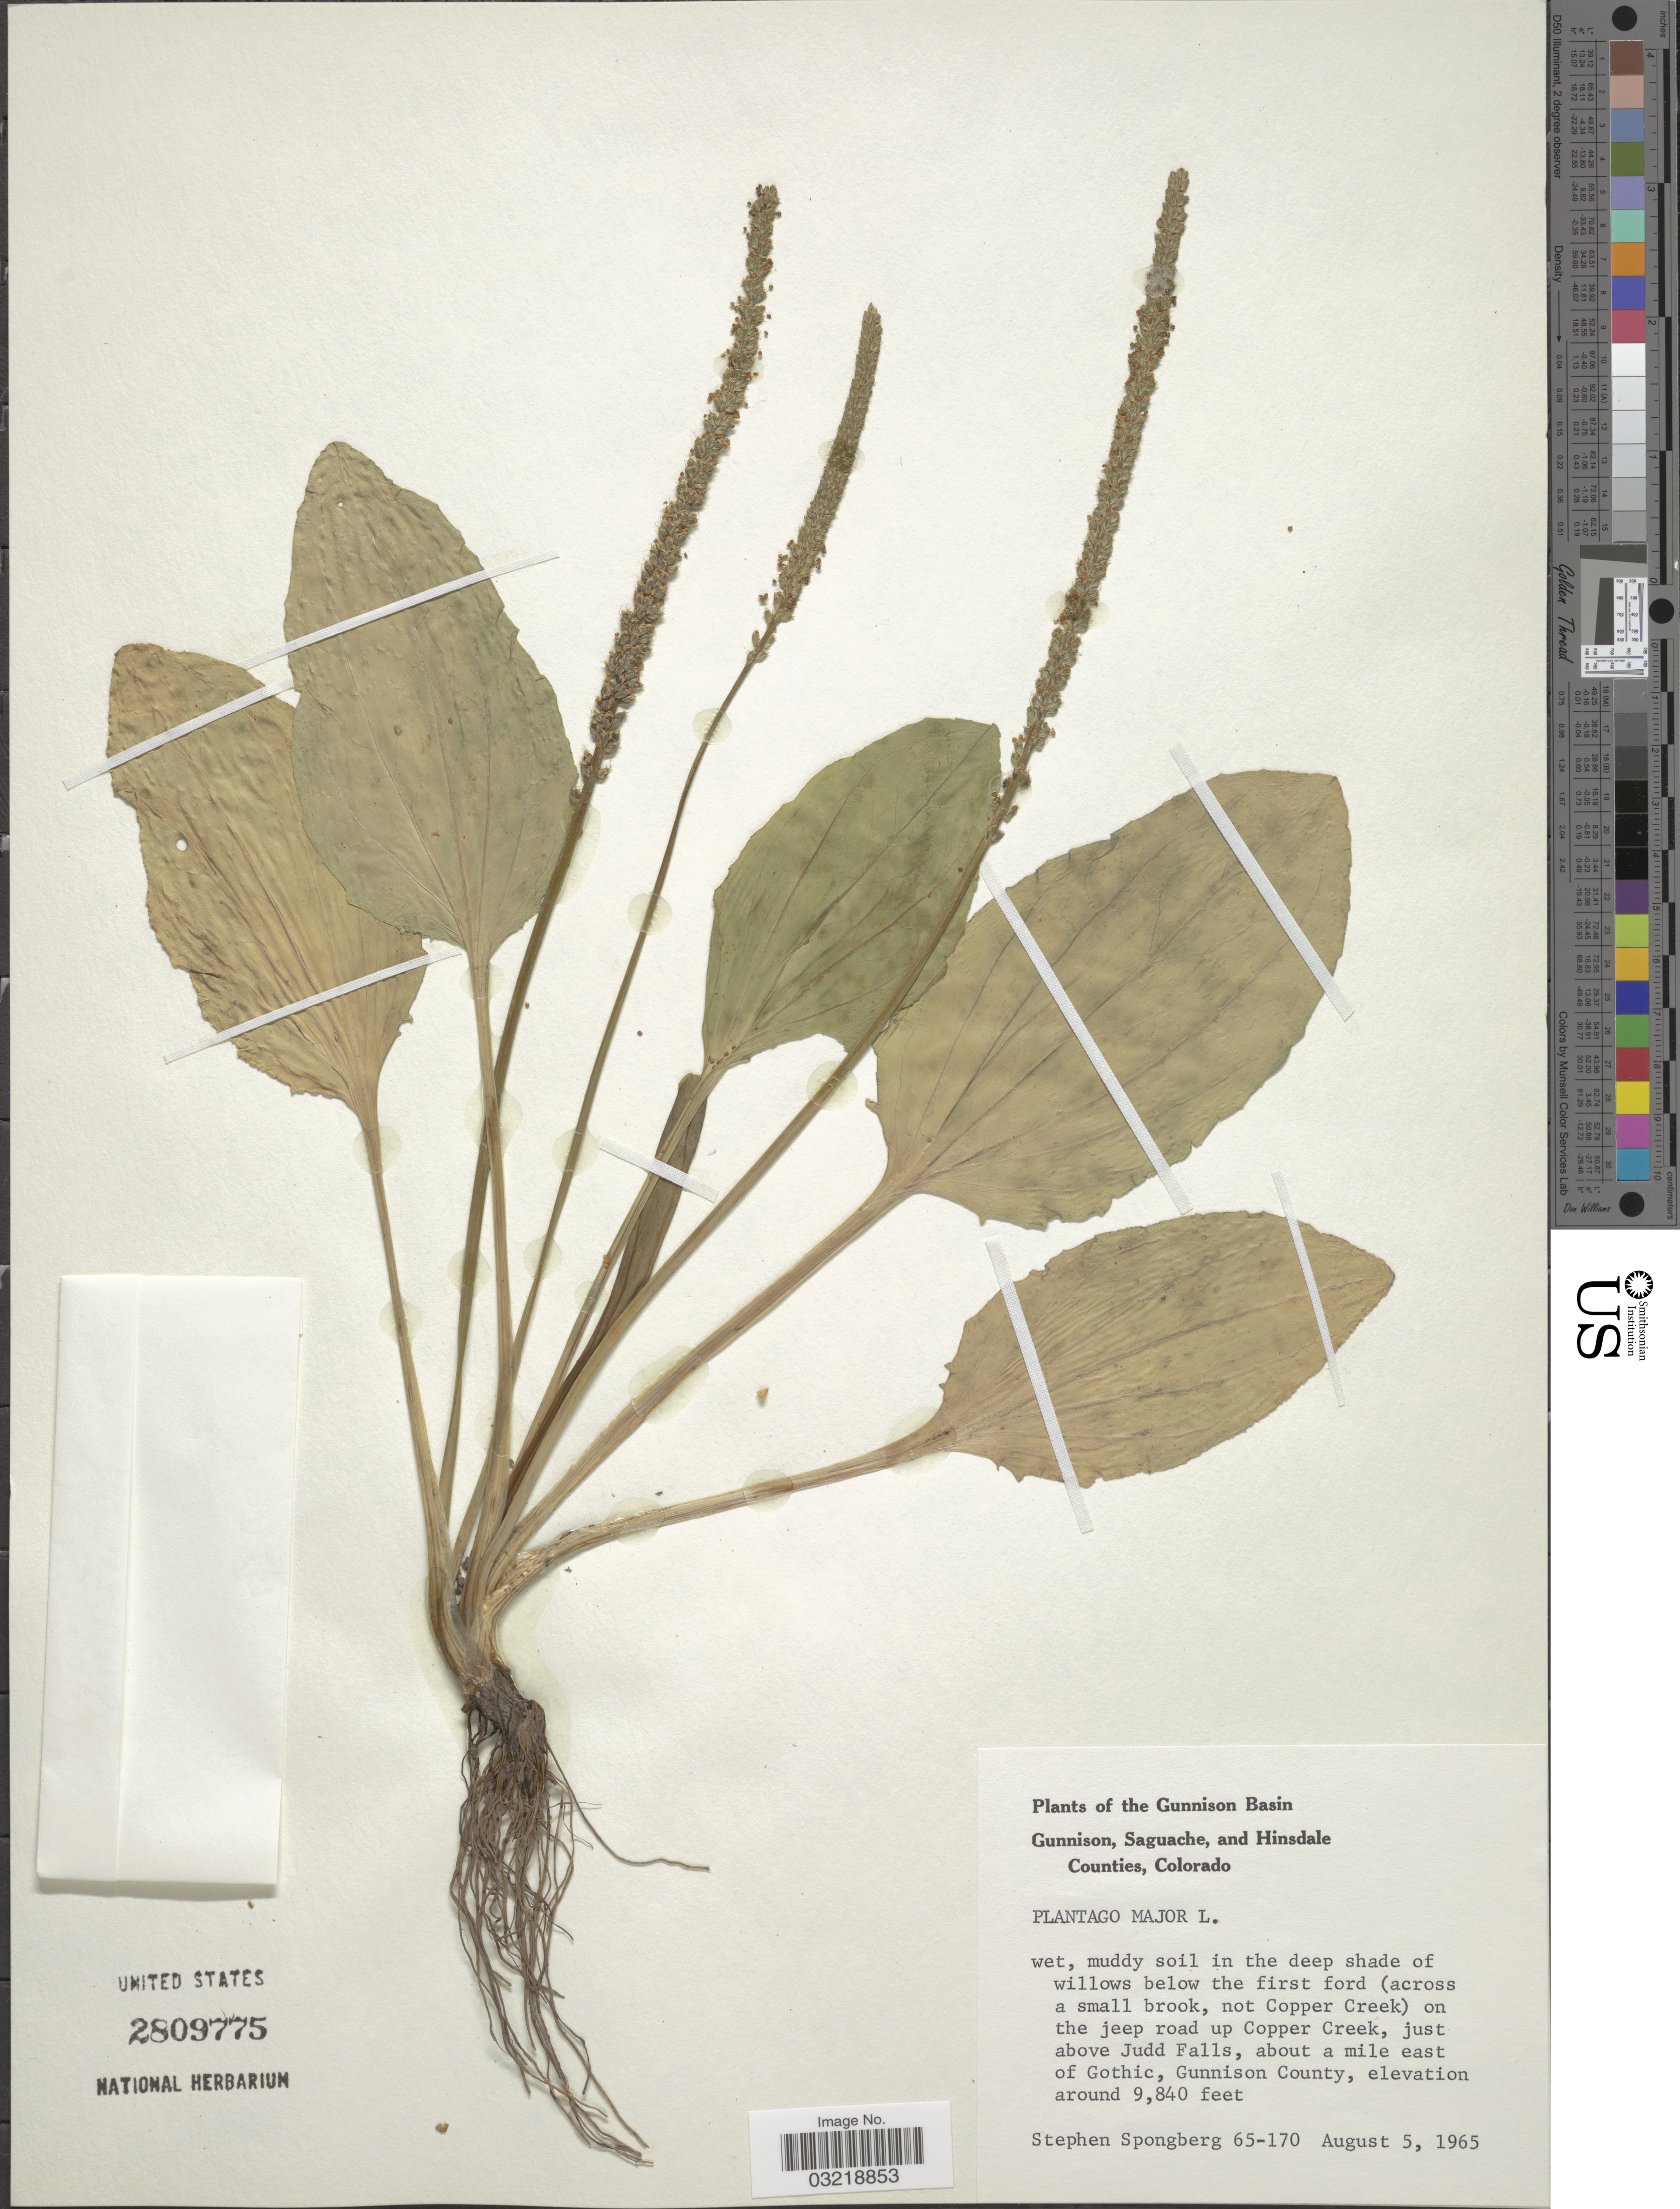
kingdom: Plantae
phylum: Tracheophyta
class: Magnoliopsida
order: Lamiales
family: Plantaginaceae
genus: Plantago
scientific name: Plantago major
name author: L.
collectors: S. A.Spongberg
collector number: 65-170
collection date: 1965-08-05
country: United States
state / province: Colorado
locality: The Gunnison Basin. Muddy soil in the deep shade of willows below the first ford (across a small brook, not Copper Creek) on the jeep road up Copper Creek, just above Judd Falls, about a mile east of Gothic, Gunnison County.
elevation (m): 2999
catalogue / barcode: US 2809775